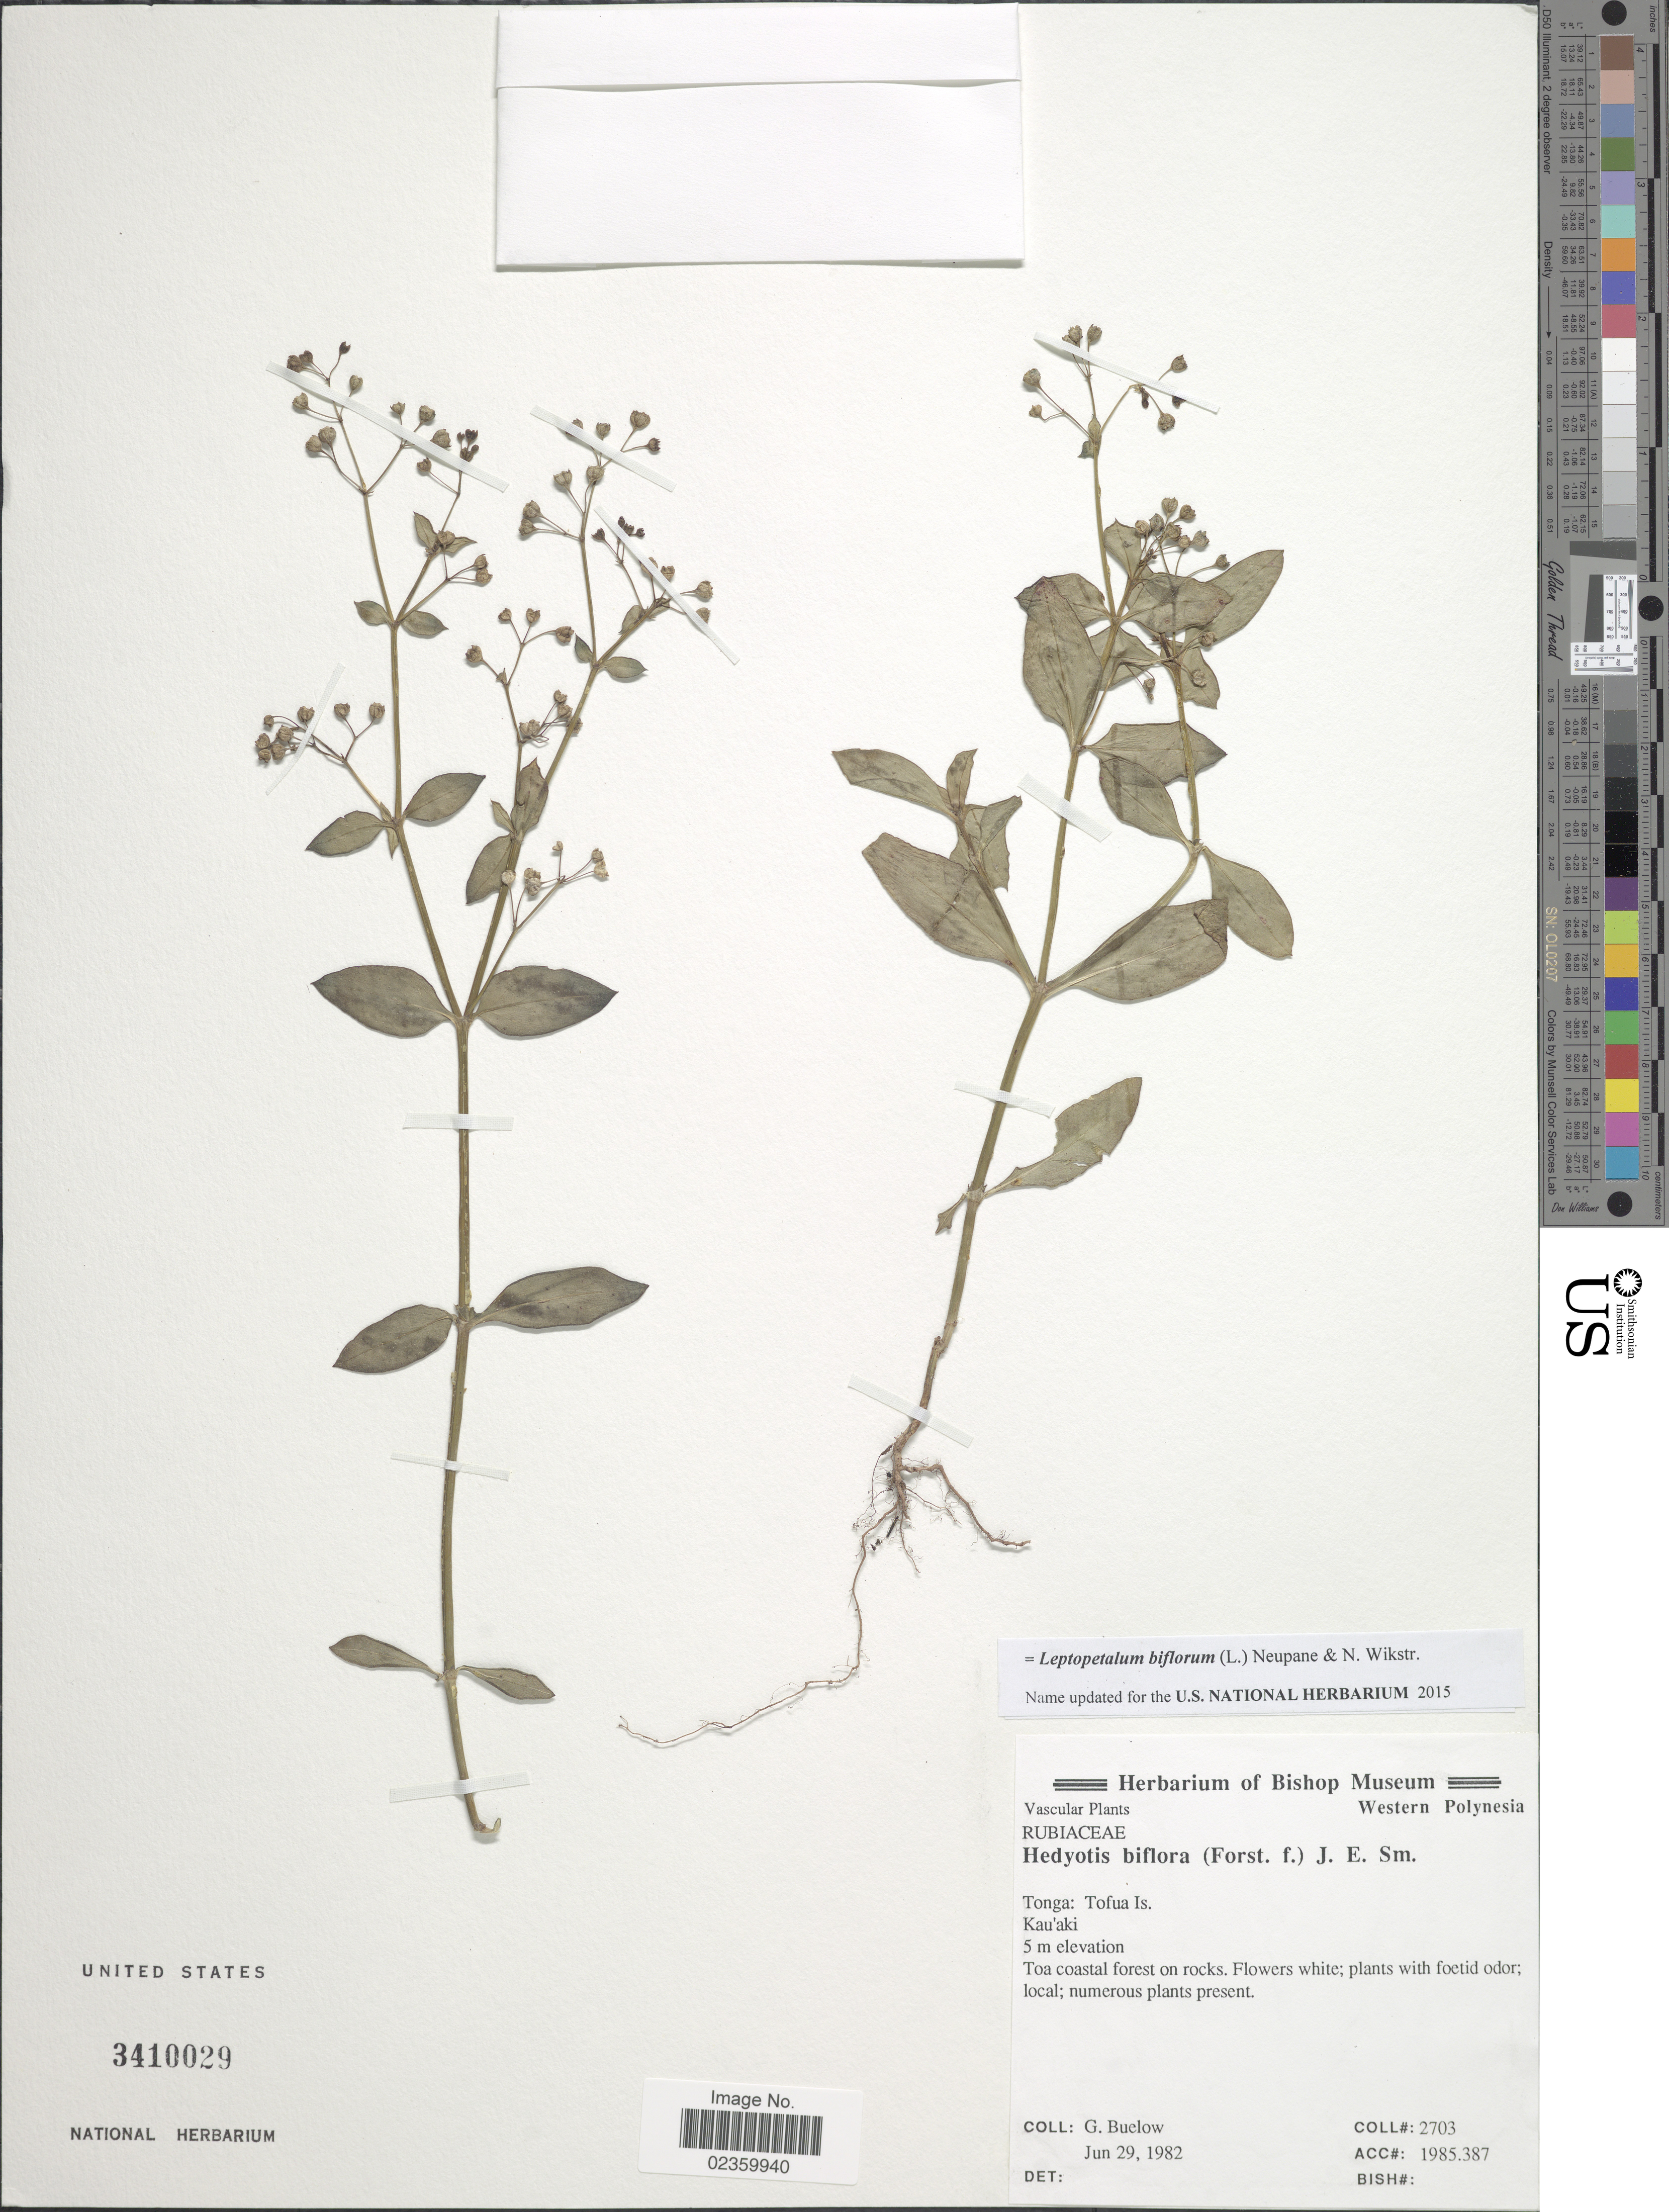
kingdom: Plantae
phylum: Tracheophyta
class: Magnoliopsida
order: Gentianales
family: Rubiaceae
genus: Leptopetalum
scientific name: Leptopetalum biflorum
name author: (L.) Neupane & N. Wikstr.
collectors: G. Buelow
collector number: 2703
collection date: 1982-06-29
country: Tonga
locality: Tofua Is. Kau'aki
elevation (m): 5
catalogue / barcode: US 3410029